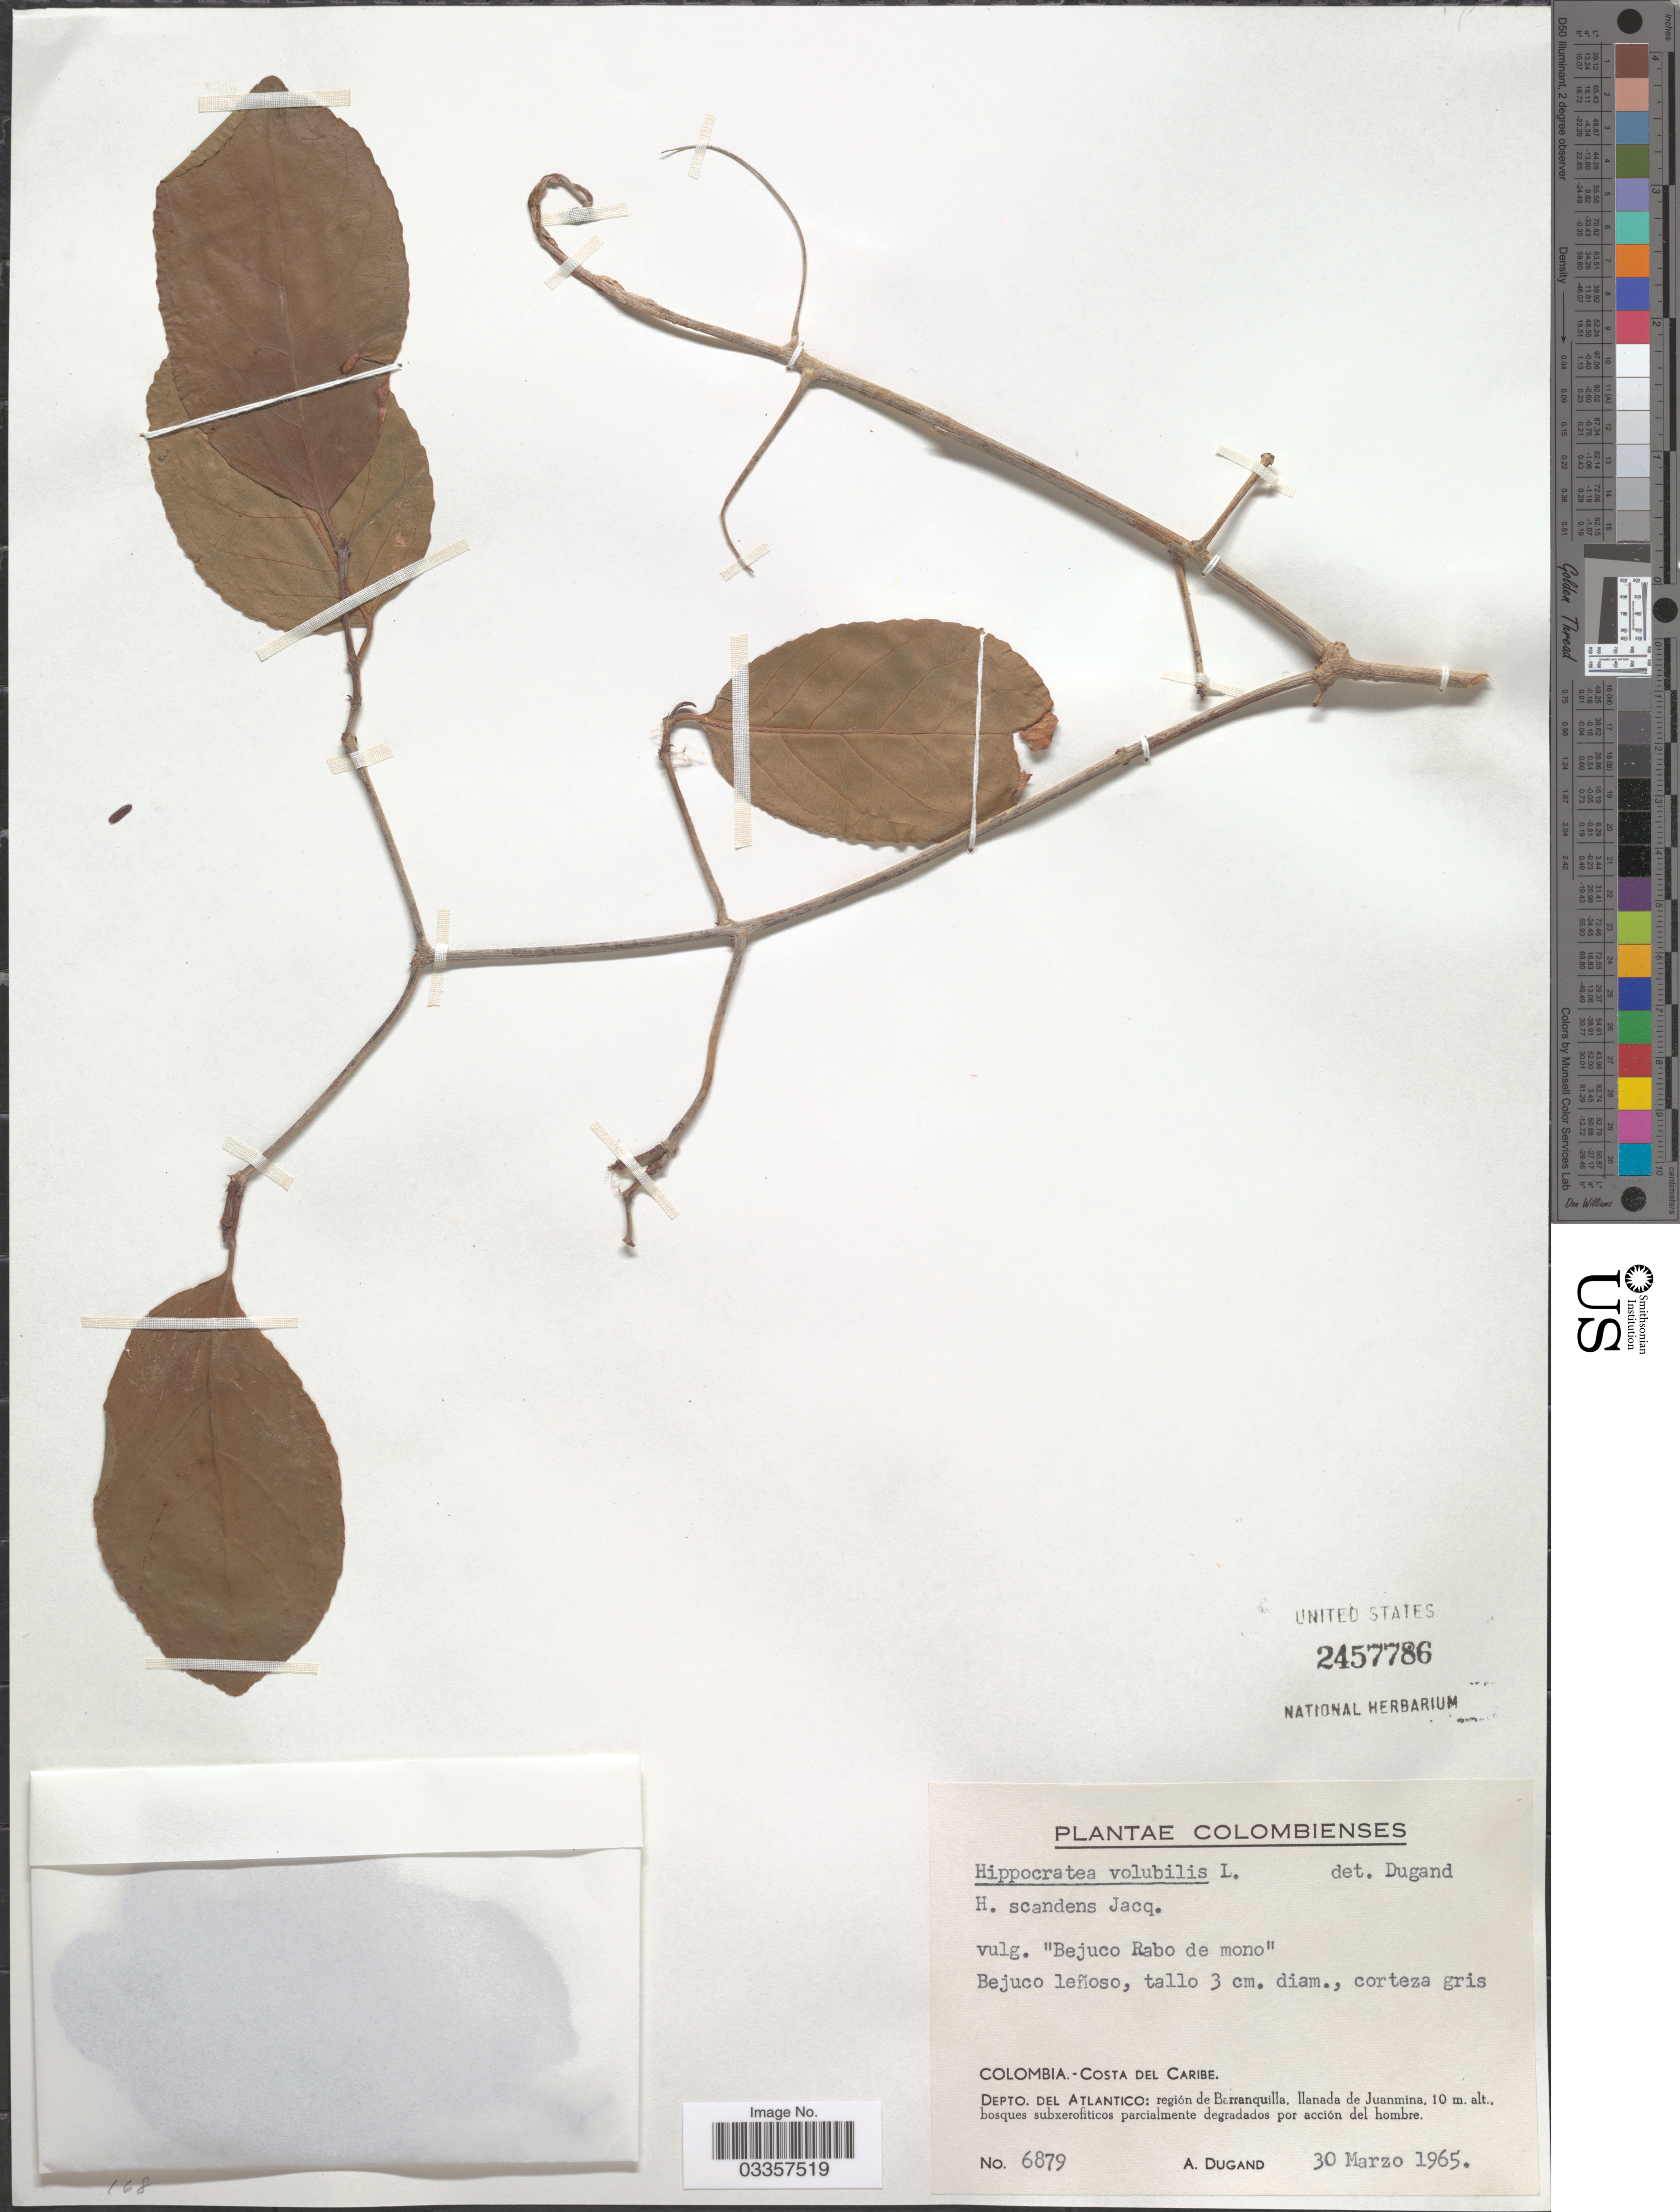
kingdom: Plantae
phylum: Tracheophyta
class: Magnoliopsida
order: Celastrales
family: Celastraceae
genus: Hippocratea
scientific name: Hippocratea volubilis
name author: L.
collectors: A. Dugand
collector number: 6879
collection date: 1965-03-30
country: Colombia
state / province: Atlántico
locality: Costa del Caribe. Depto. del Atlantico: región de Barranquilla, llanada de Juanmina.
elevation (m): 10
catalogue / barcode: US 2457786